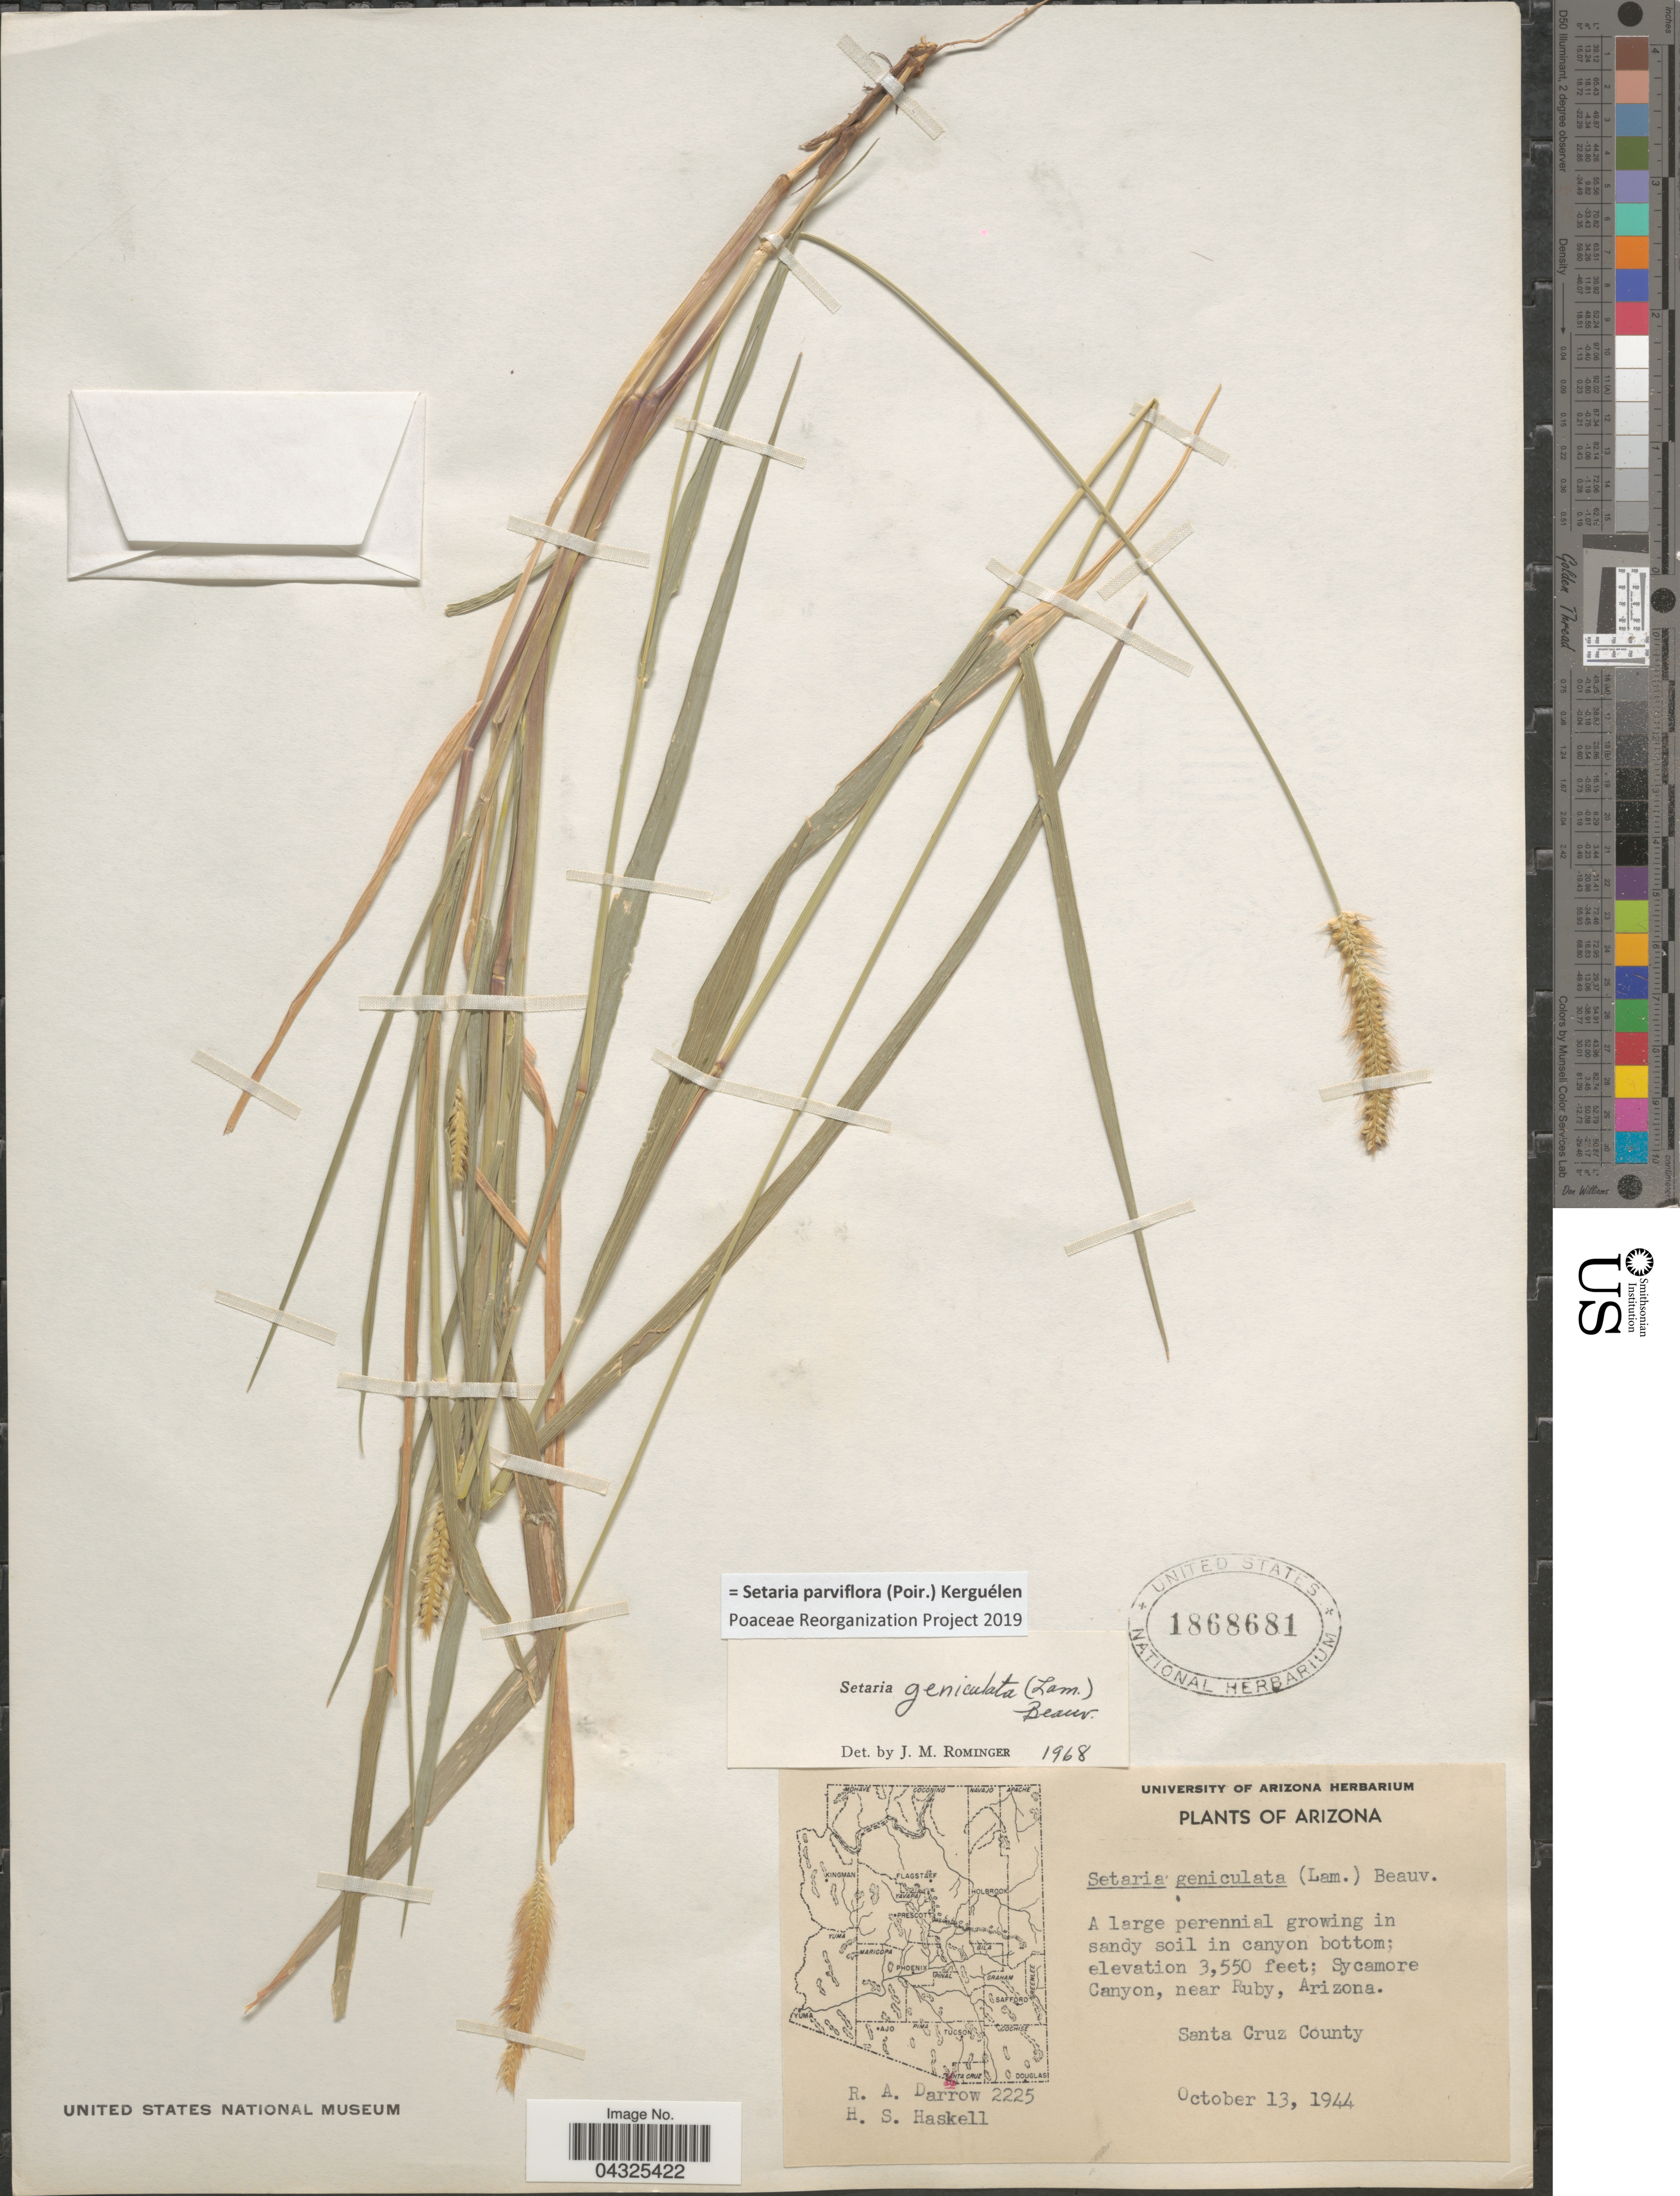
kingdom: Plantae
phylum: Tracheophyta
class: Liliopsida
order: Poales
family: Poaceae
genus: Setaria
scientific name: Setaria parviflora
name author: (Poir.) Kerguélen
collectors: R. A. Darrow & H. Haskell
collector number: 2225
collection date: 1944-10-13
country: United States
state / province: Arizona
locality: Sycamore Canyon, near Ruby. Santa Cruz County.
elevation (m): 1082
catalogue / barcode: US 1868681